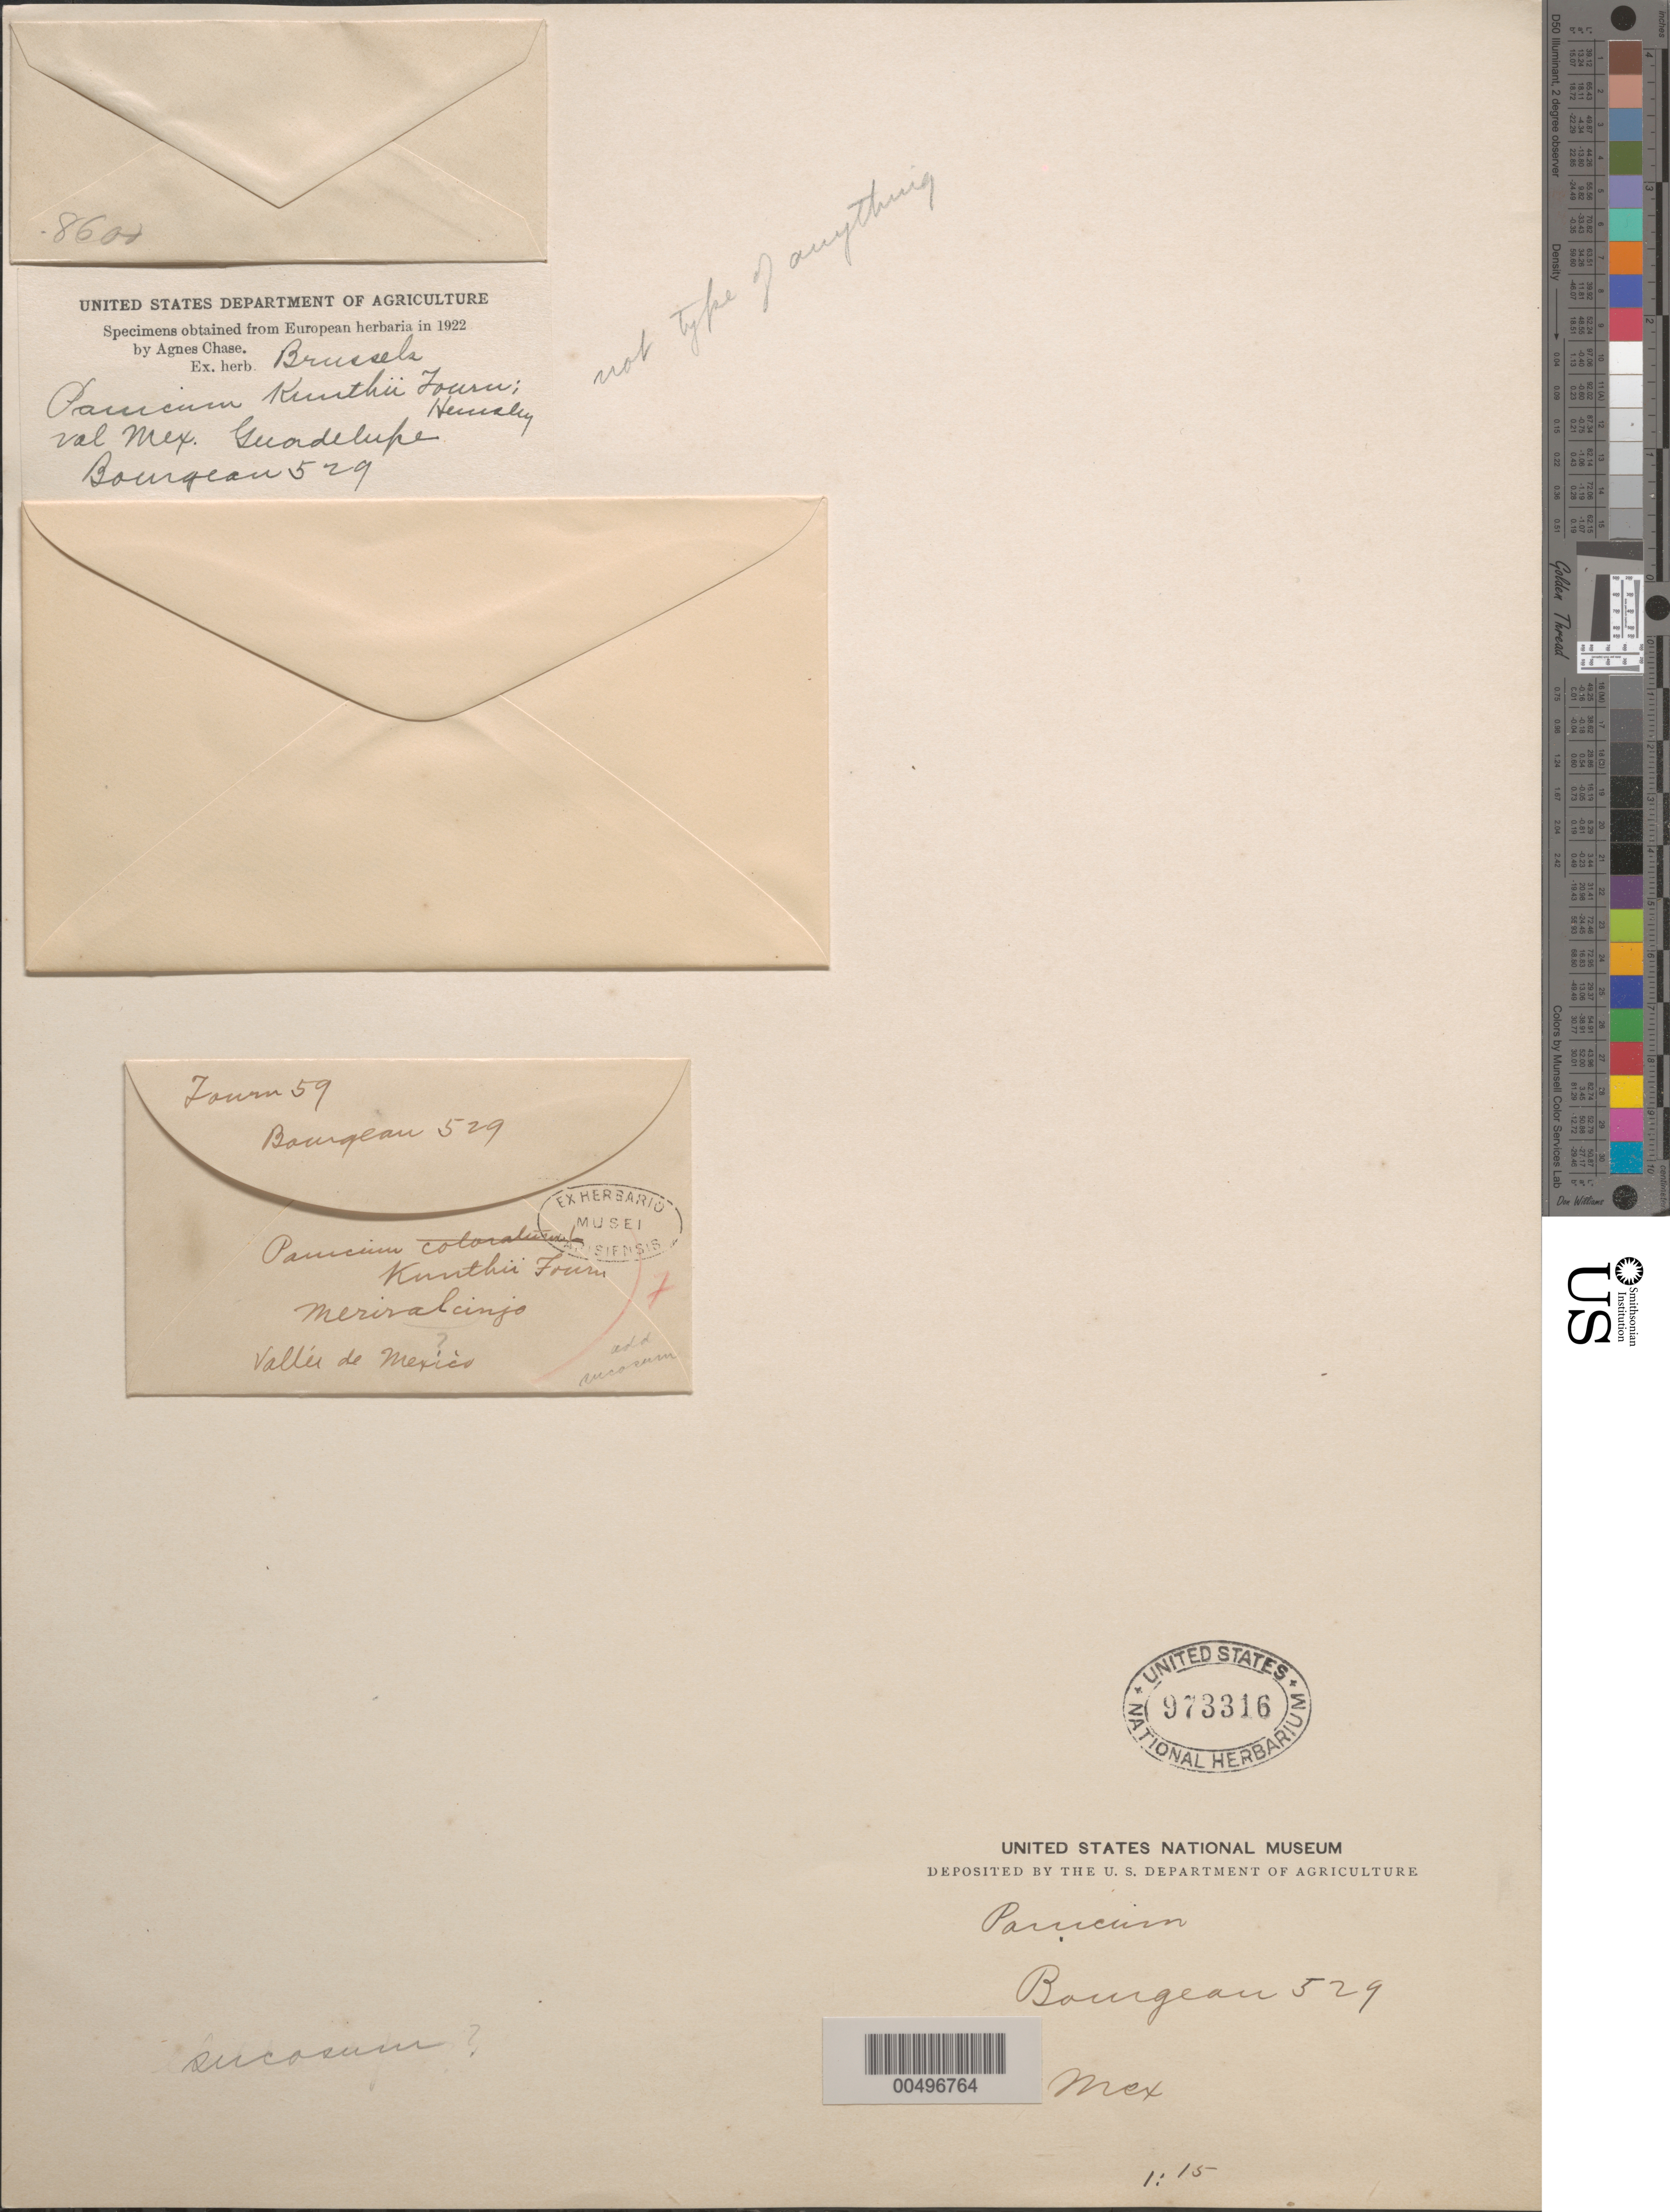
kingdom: Plantae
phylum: Tracheophyta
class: Liliopsida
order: Poales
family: Poaceae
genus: Panicum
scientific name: Panicum sucosum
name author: Hitchc. & Chase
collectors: -. Bourgeau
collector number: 529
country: Mexico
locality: Vall‚e de Mexico, Guadalupe, Meriralcingo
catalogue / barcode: US 973316